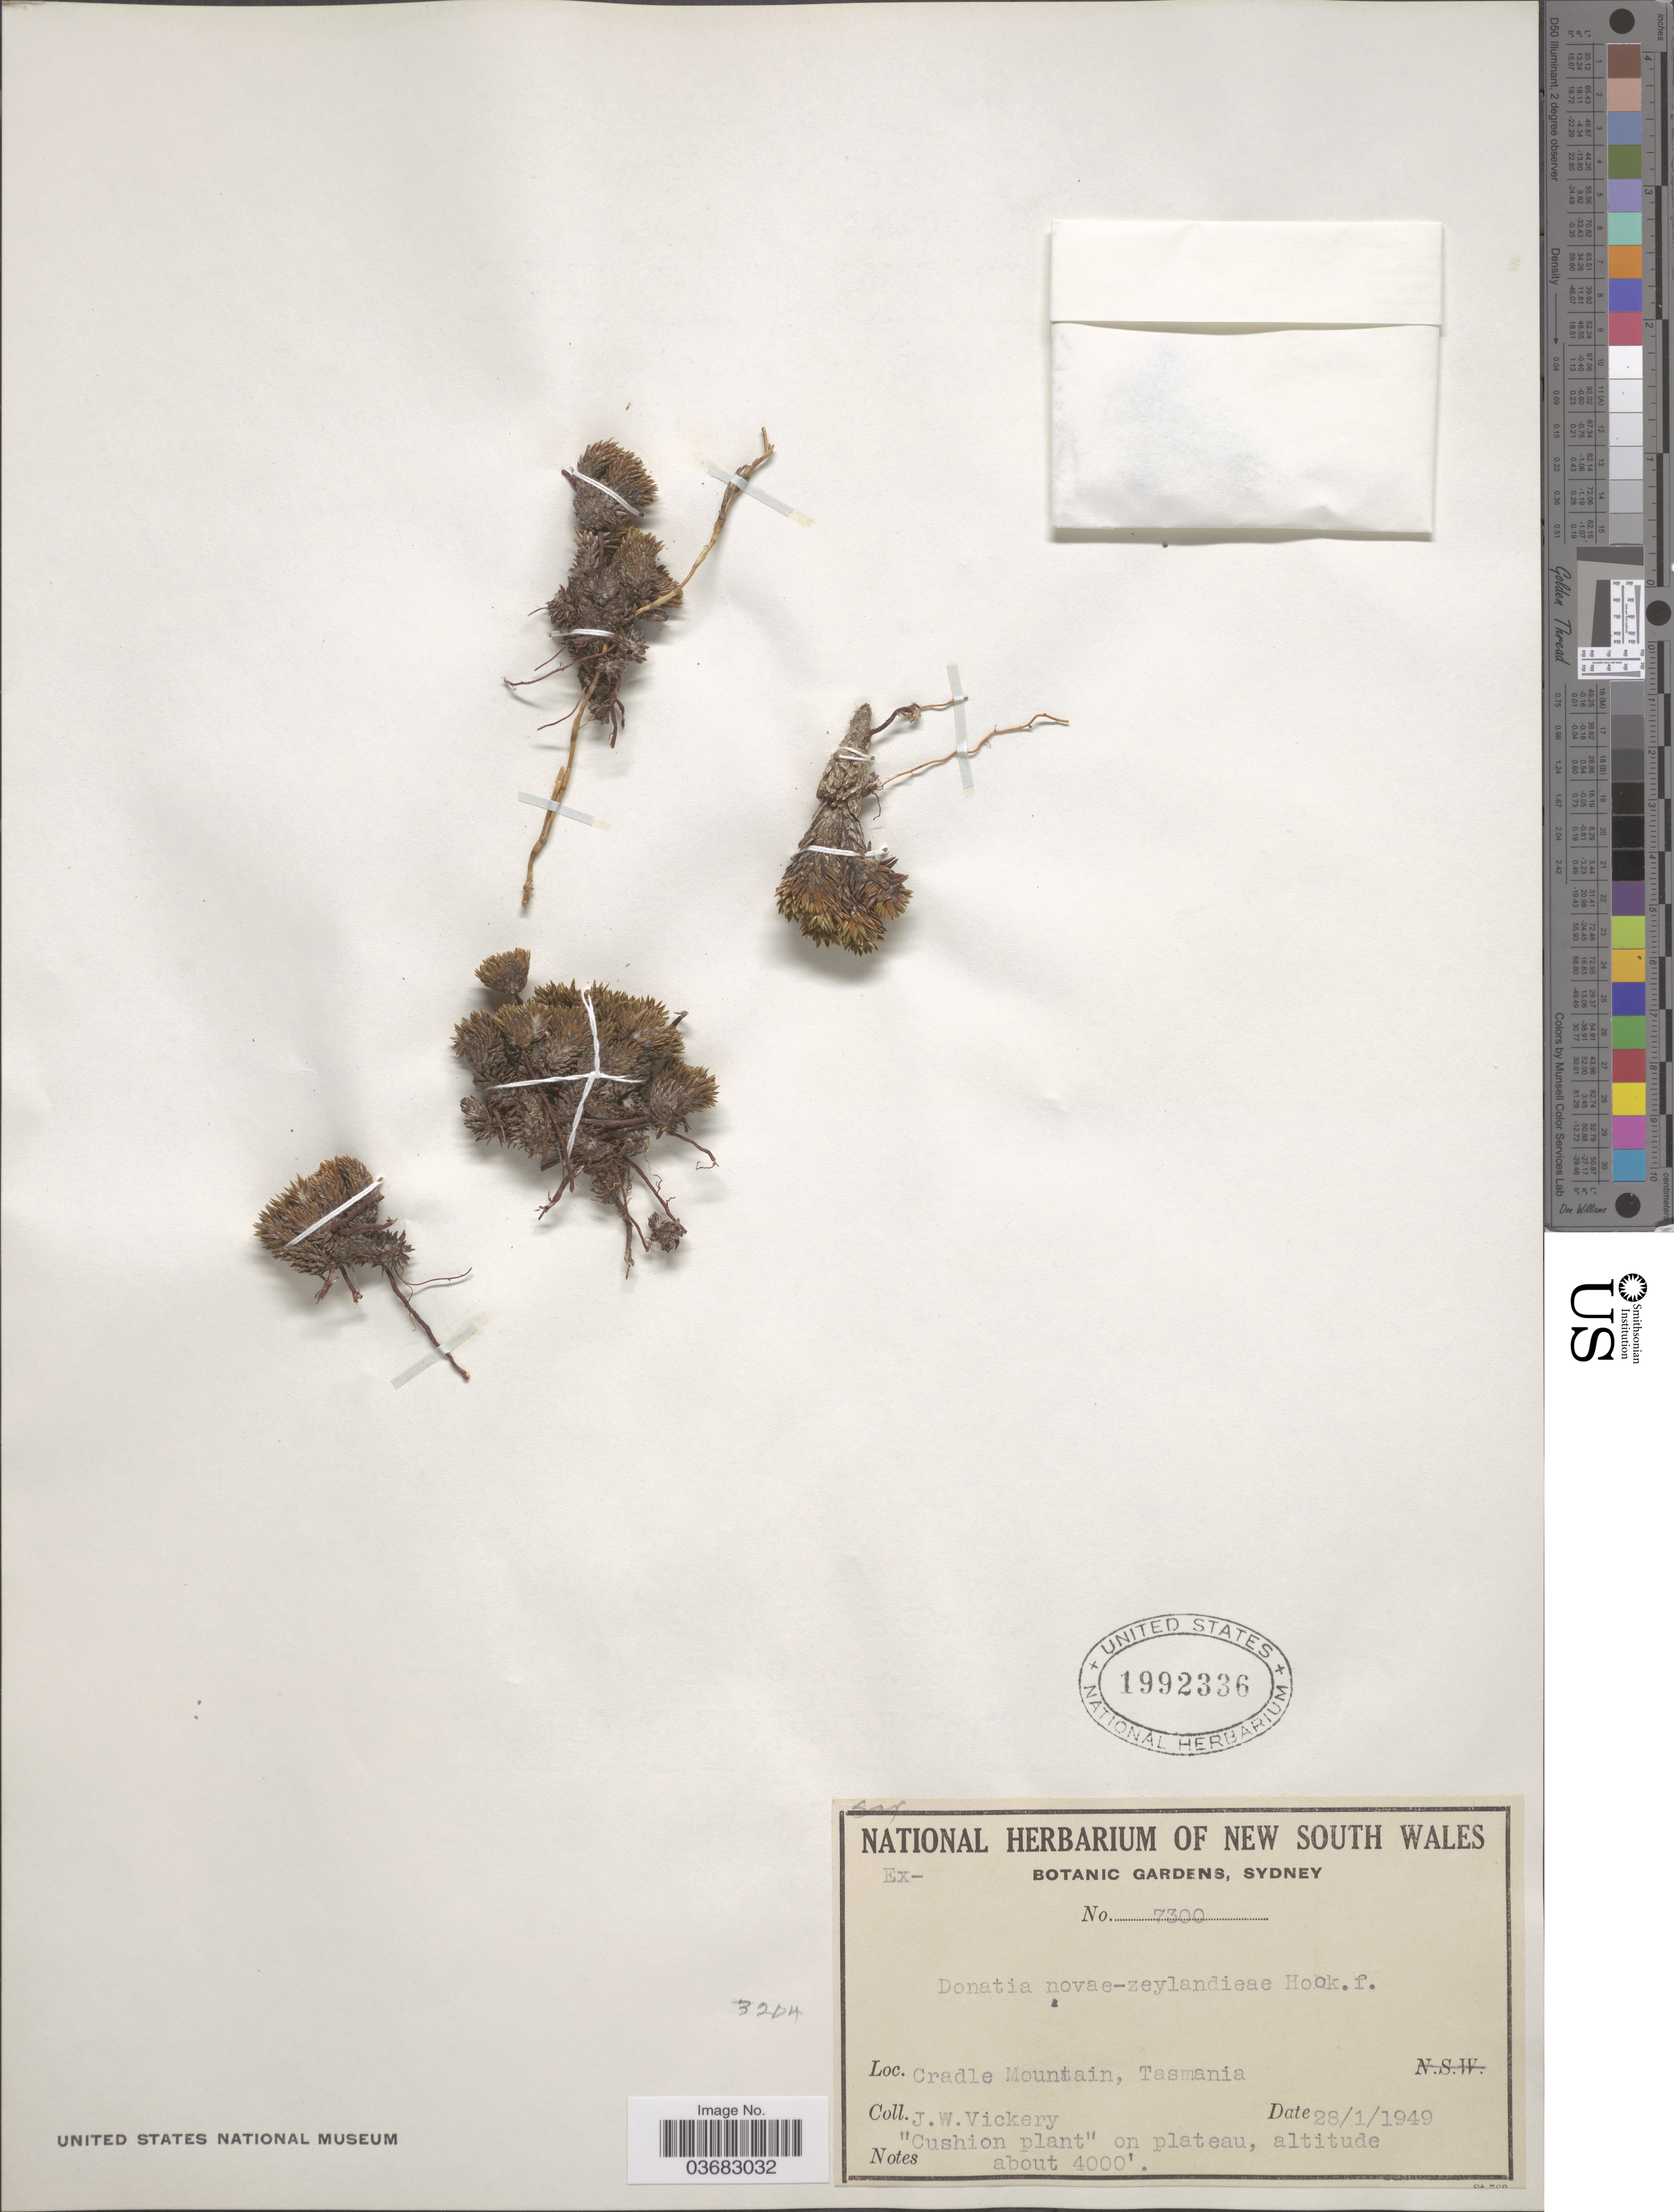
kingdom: Plantae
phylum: Tracheophyta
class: Magnoliopsida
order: Asterales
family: Stylidiaceae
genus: Donatia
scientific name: Donatia novae-zelandiae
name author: Hook. f.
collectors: J. Vickery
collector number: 7300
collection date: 1949-01-28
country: Australia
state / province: New South Wales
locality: Cradle Mountain, Tasmania.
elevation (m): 1219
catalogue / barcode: US 1992336